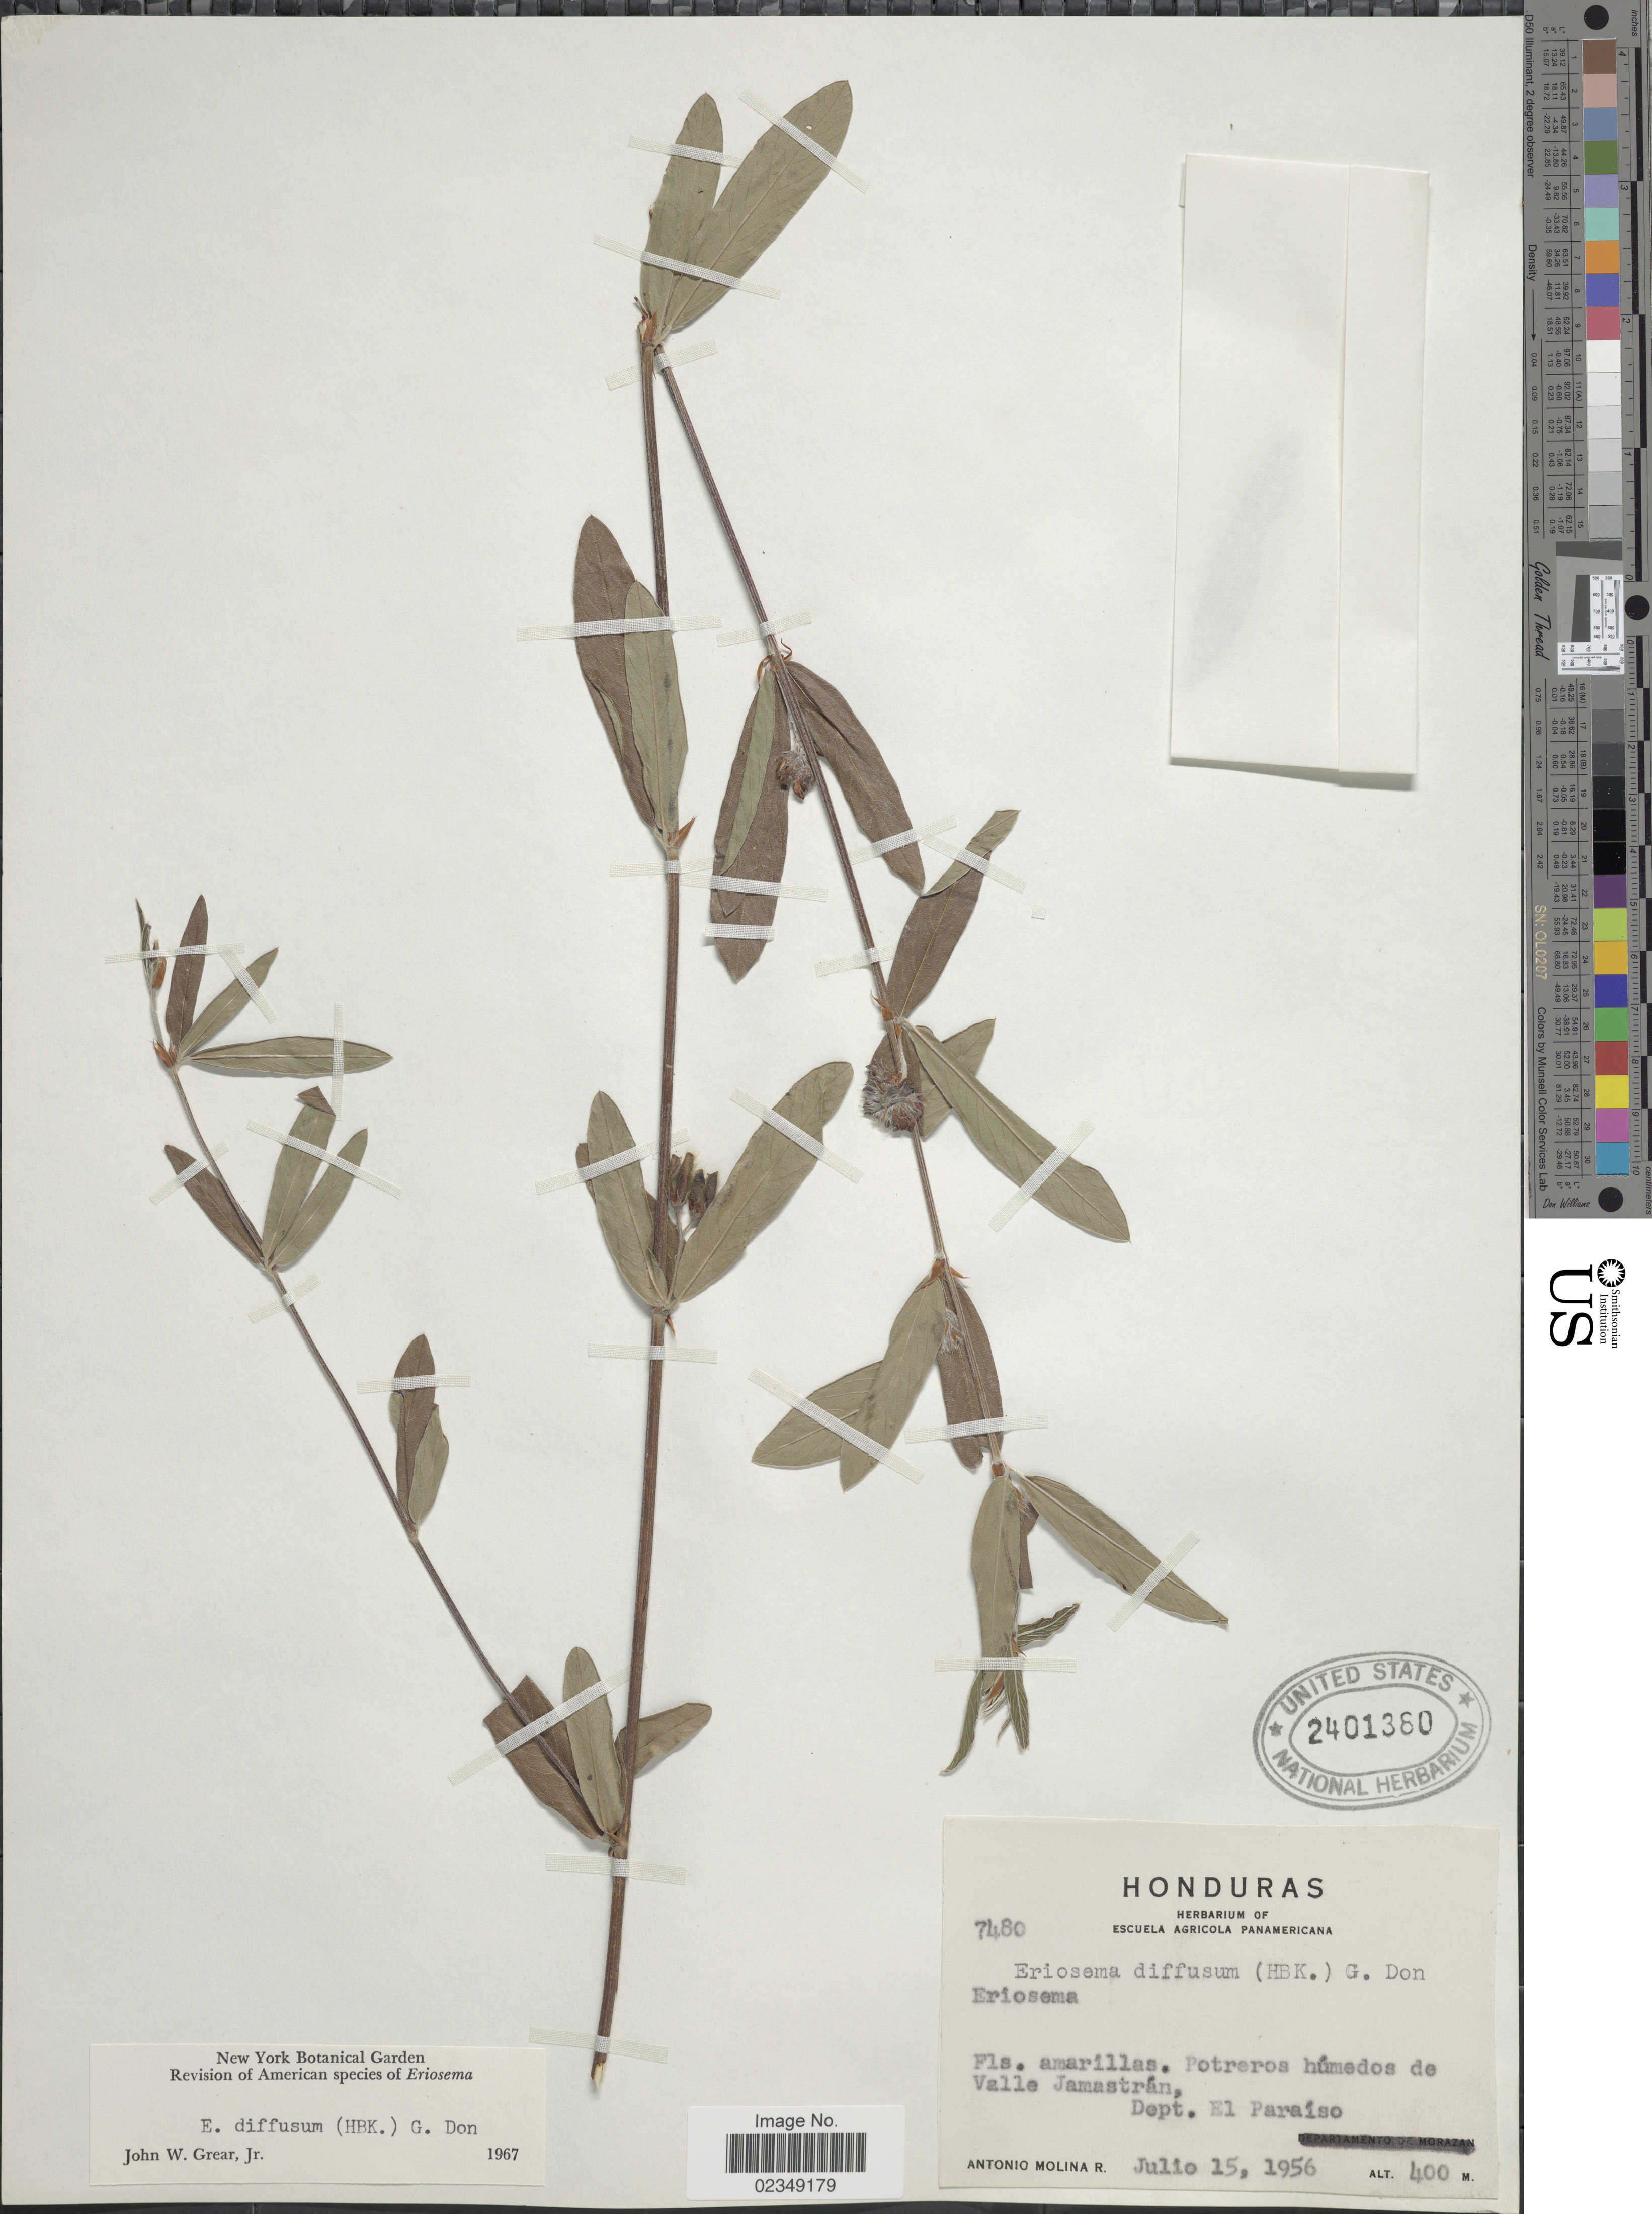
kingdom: Plantae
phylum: Tracheophyta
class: Magnoliopsida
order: Fabales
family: Fabaceae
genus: Eriosema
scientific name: Eriosema diffusum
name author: (Kunth) G. Don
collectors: A. Molina R.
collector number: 7480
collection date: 1956-07-15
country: Honduras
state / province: El Paraíso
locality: Valle Jamastran, Dept. El Paraiso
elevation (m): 400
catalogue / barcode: US 2401360